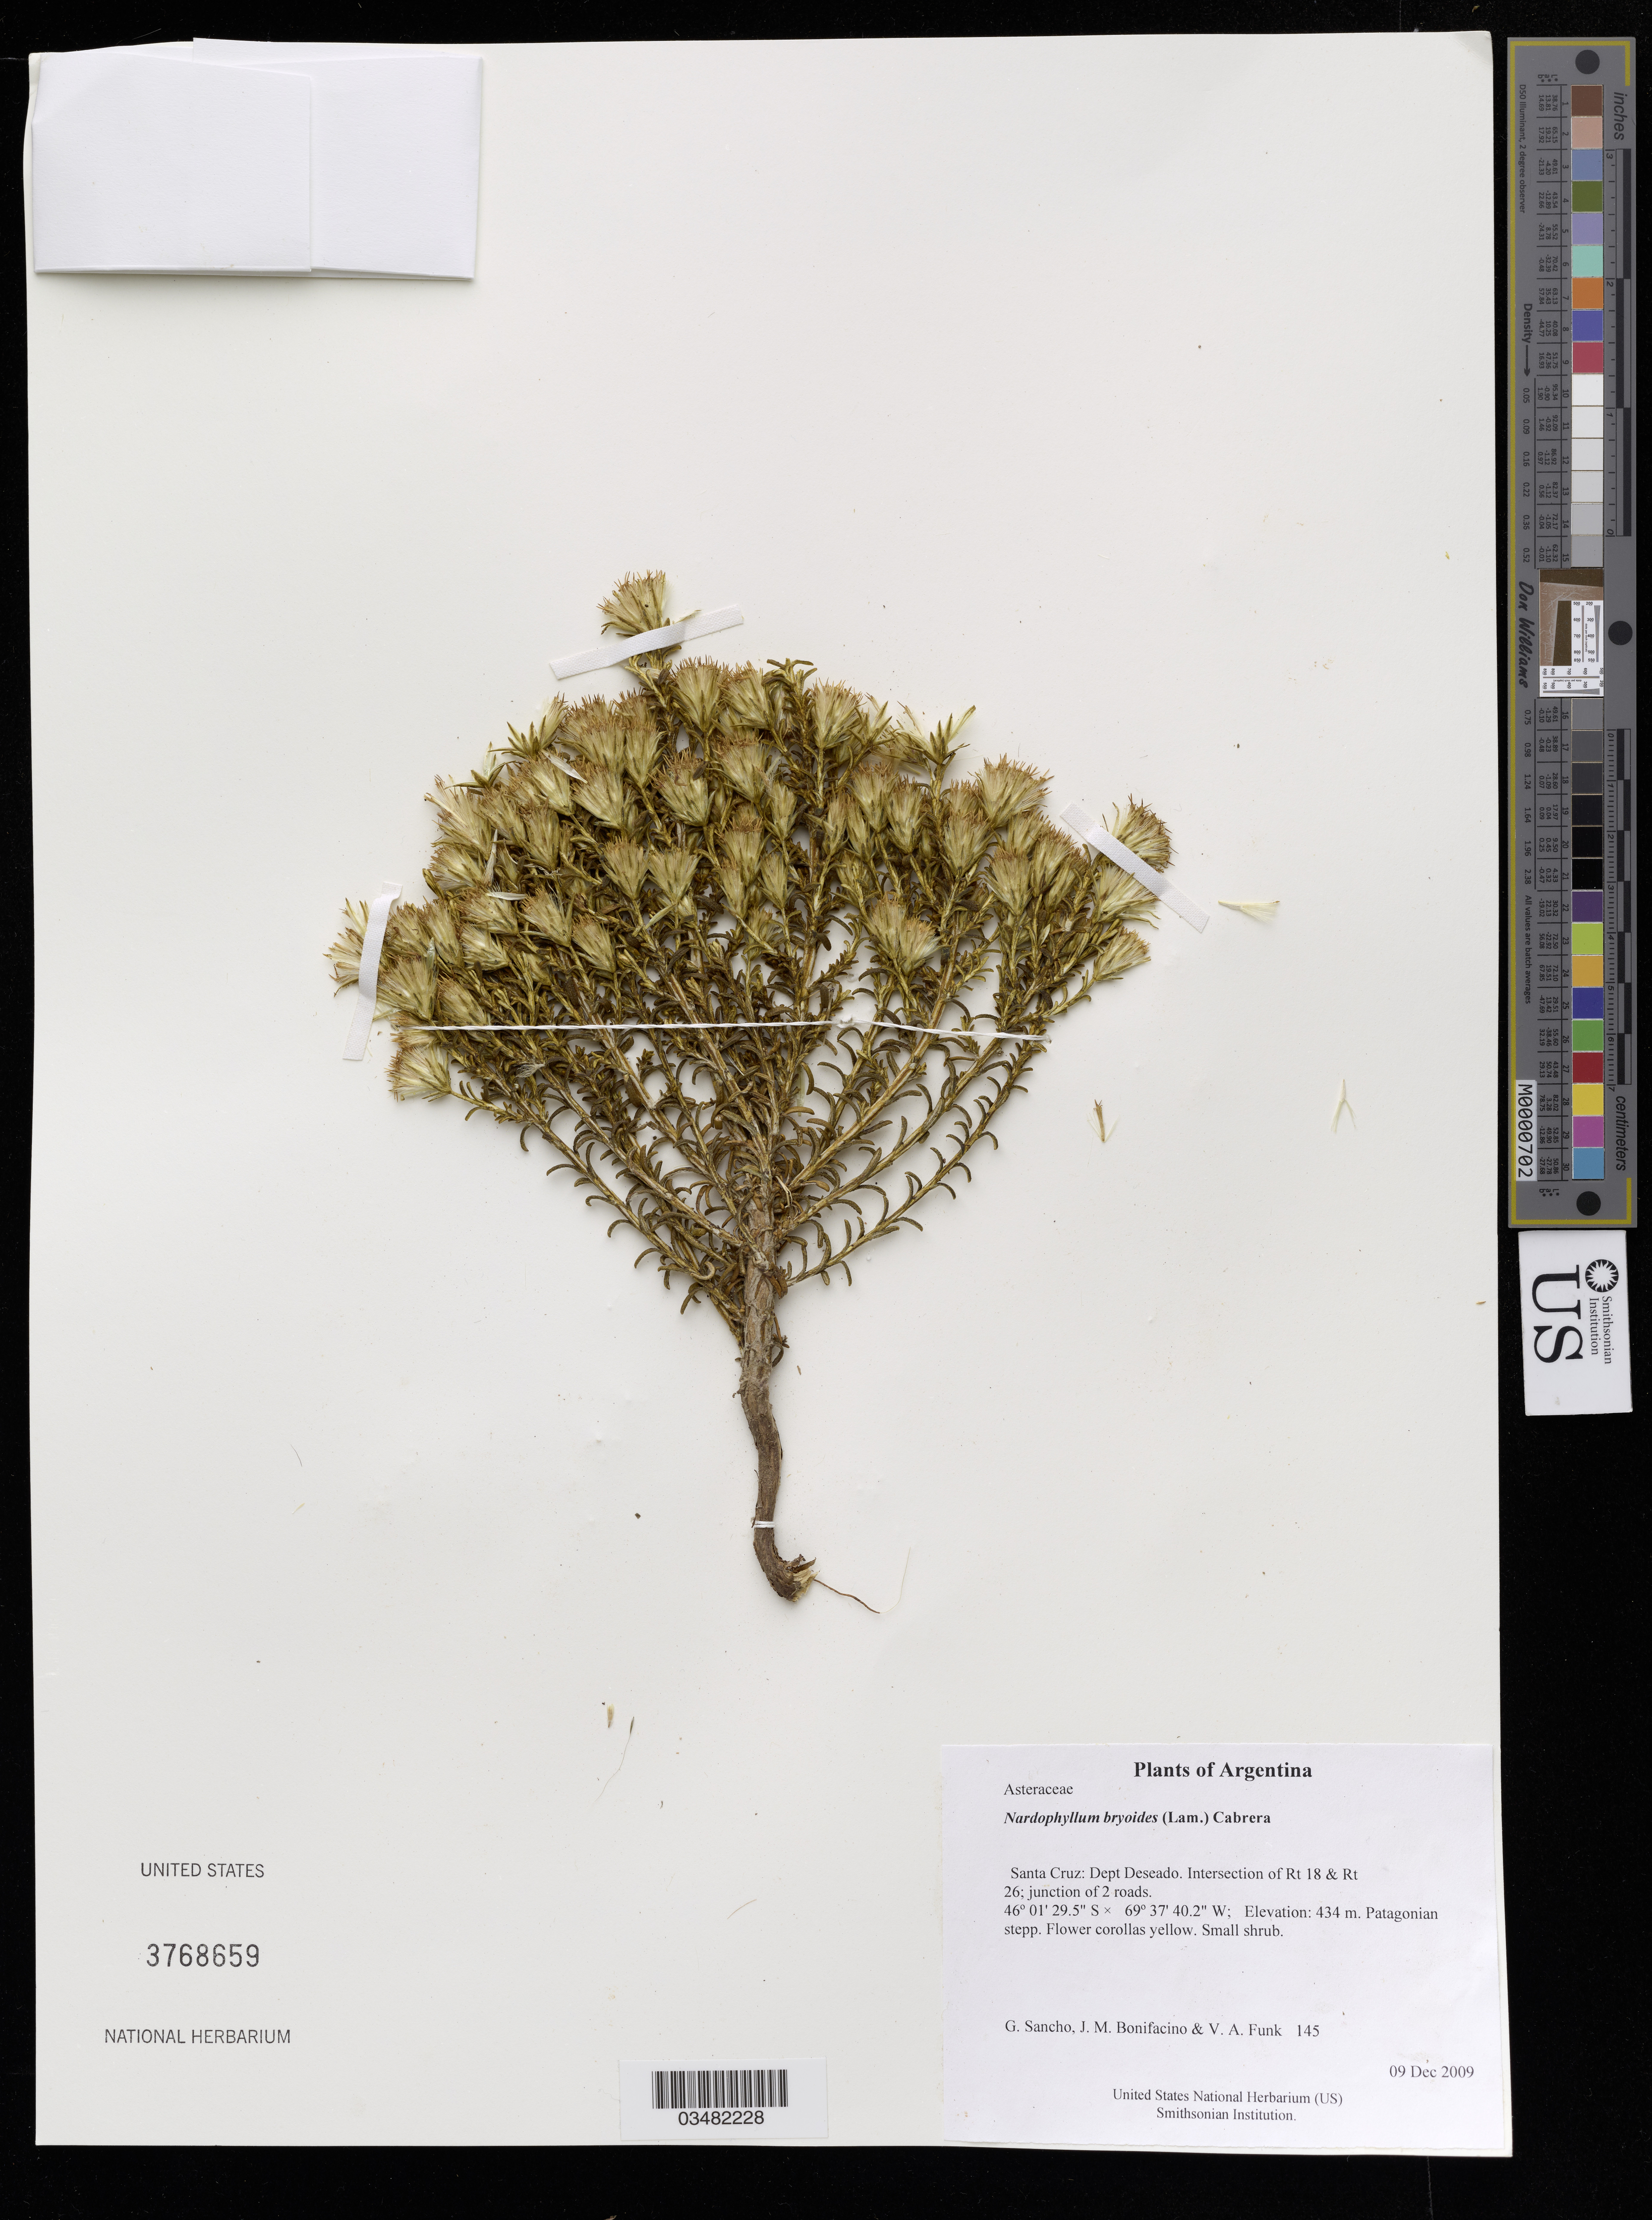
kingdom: Plantae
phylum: Tracheophyta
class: Magnoliopsida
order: Asterales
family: Asteraceae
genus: Nardophyllum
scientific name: Nardophyllum bryoides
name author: (Lam.) Cabrera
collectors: G. Sancho, M. Bonifacino & V. Funk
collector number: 145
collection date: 2009-12-09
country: Argentina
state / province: Santa Cruz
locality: Argentina. Dept; Deseado. Intersection of Rt 18 & Rt 26; junction of 2 roads.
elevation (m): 434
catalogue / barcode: US 3768659